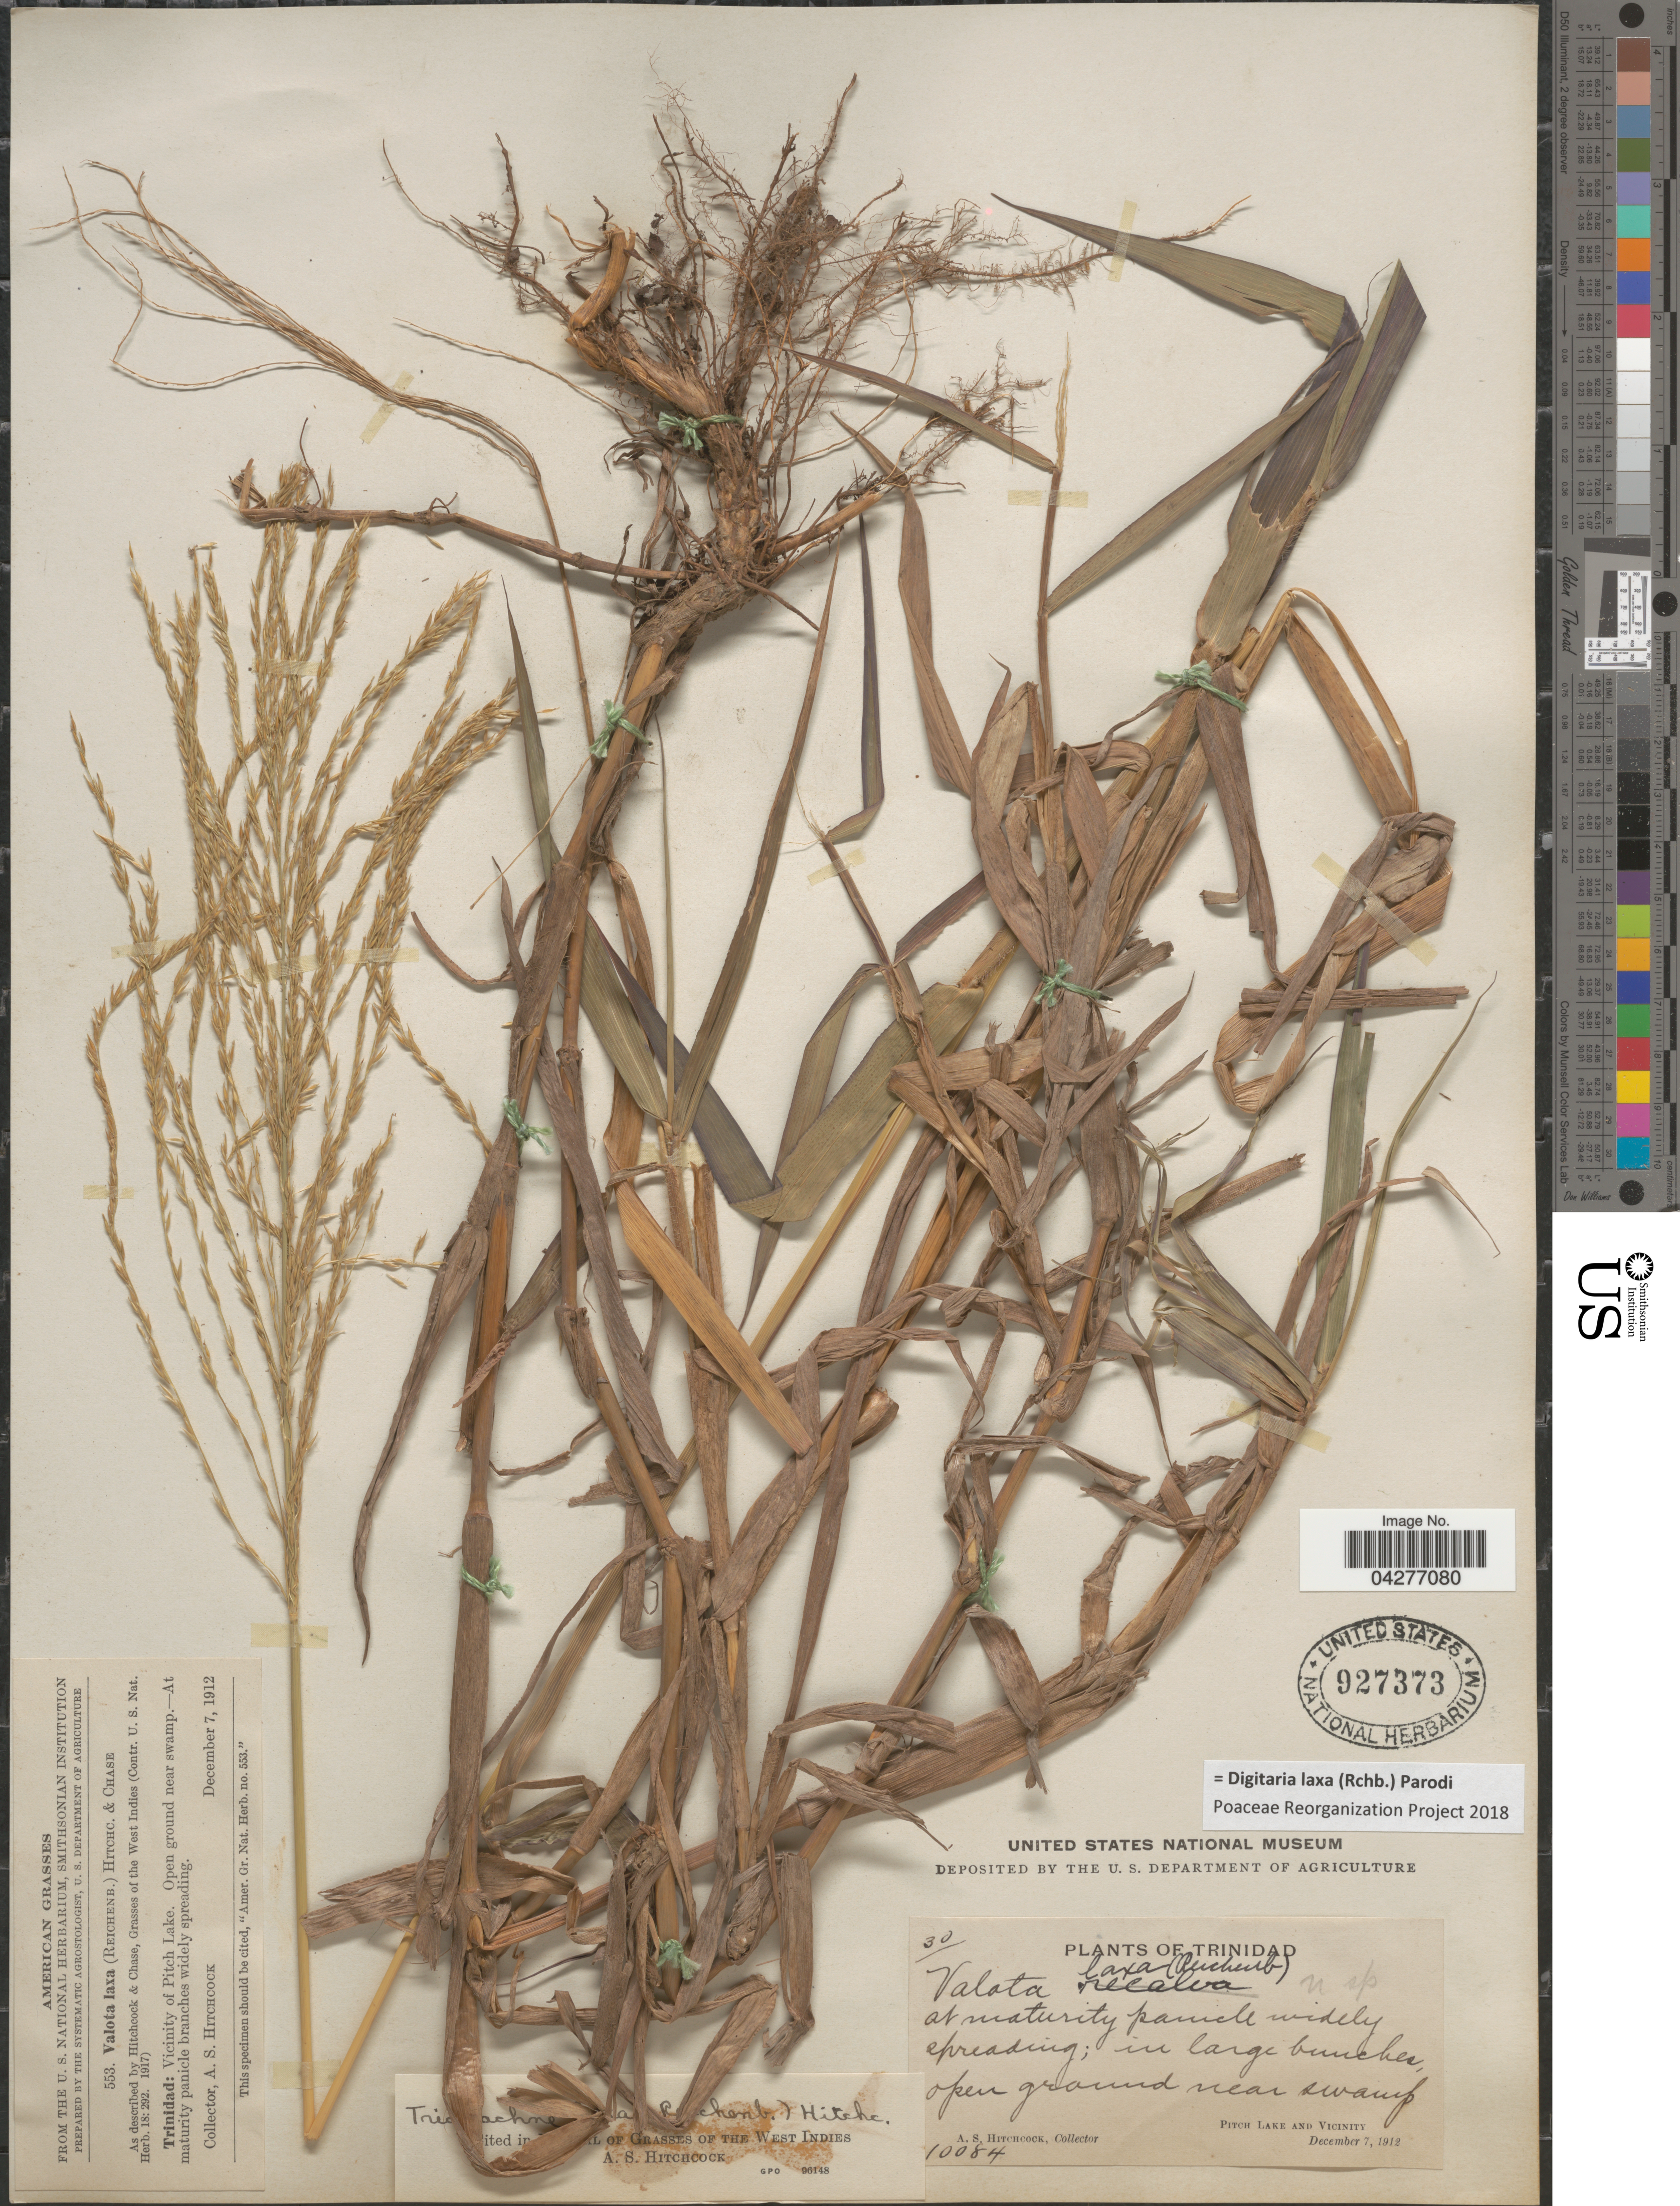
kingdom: Plantae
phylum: Tracheophyta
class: Liliopsida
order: Poales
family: Poaceae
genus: Digitaria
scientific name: Digitaria laxa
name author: (Rchb. ex A. Spreng.) Parodi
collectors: A. S. Hitchcock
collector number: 10084/553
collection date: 1912-12-07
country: Trinidad and Tobago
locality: Trinidad: Vicinity of Pitch lake.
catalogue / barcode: US 927373